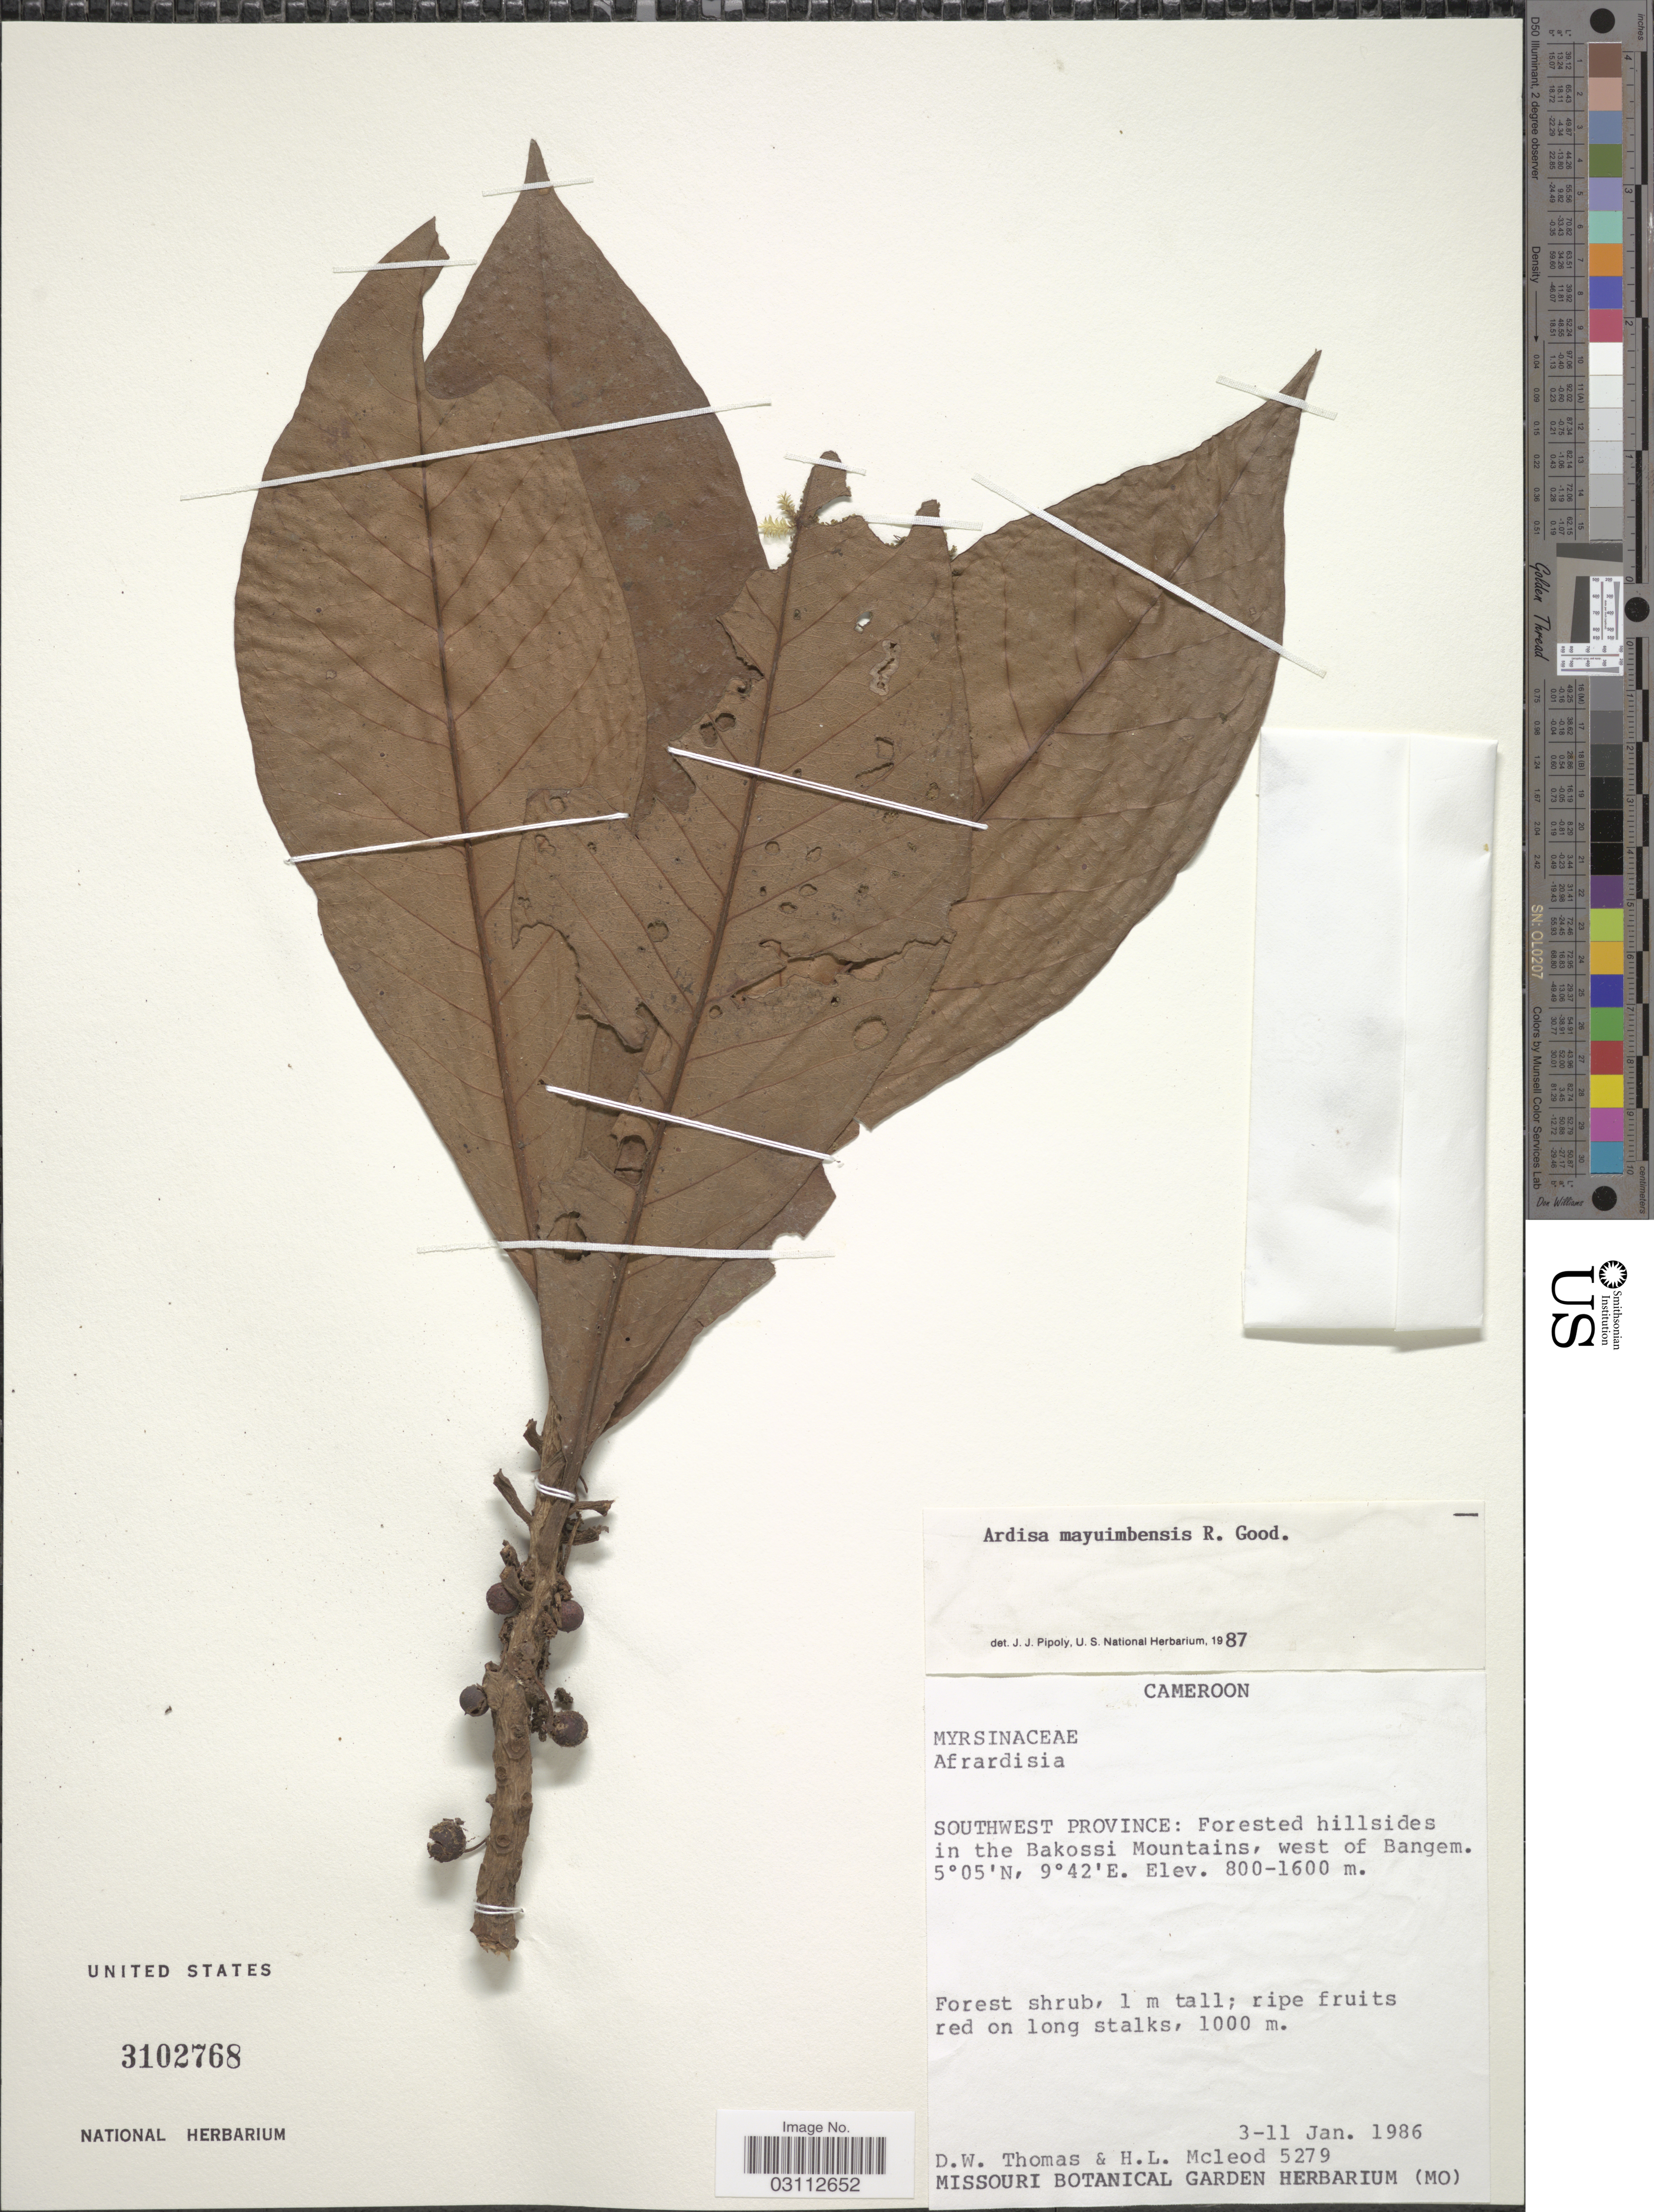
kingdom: Plantae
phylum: Tracheophyta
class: Magnoliopsida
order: Ericales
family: Primulaceae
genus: Ardisia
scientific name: Ardisia mayumbensis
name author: (R.D. Good) Taton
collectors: D. W. Thomas & H. Mcleod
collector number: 5279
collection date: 1986-01-03/1986-01-11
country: Cameroon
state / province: Sud-Ouest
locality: Southwest Province: Forested hillsides in the Bakossi Mountains, west of Bangem.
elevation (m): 800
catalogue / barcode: US 3102768